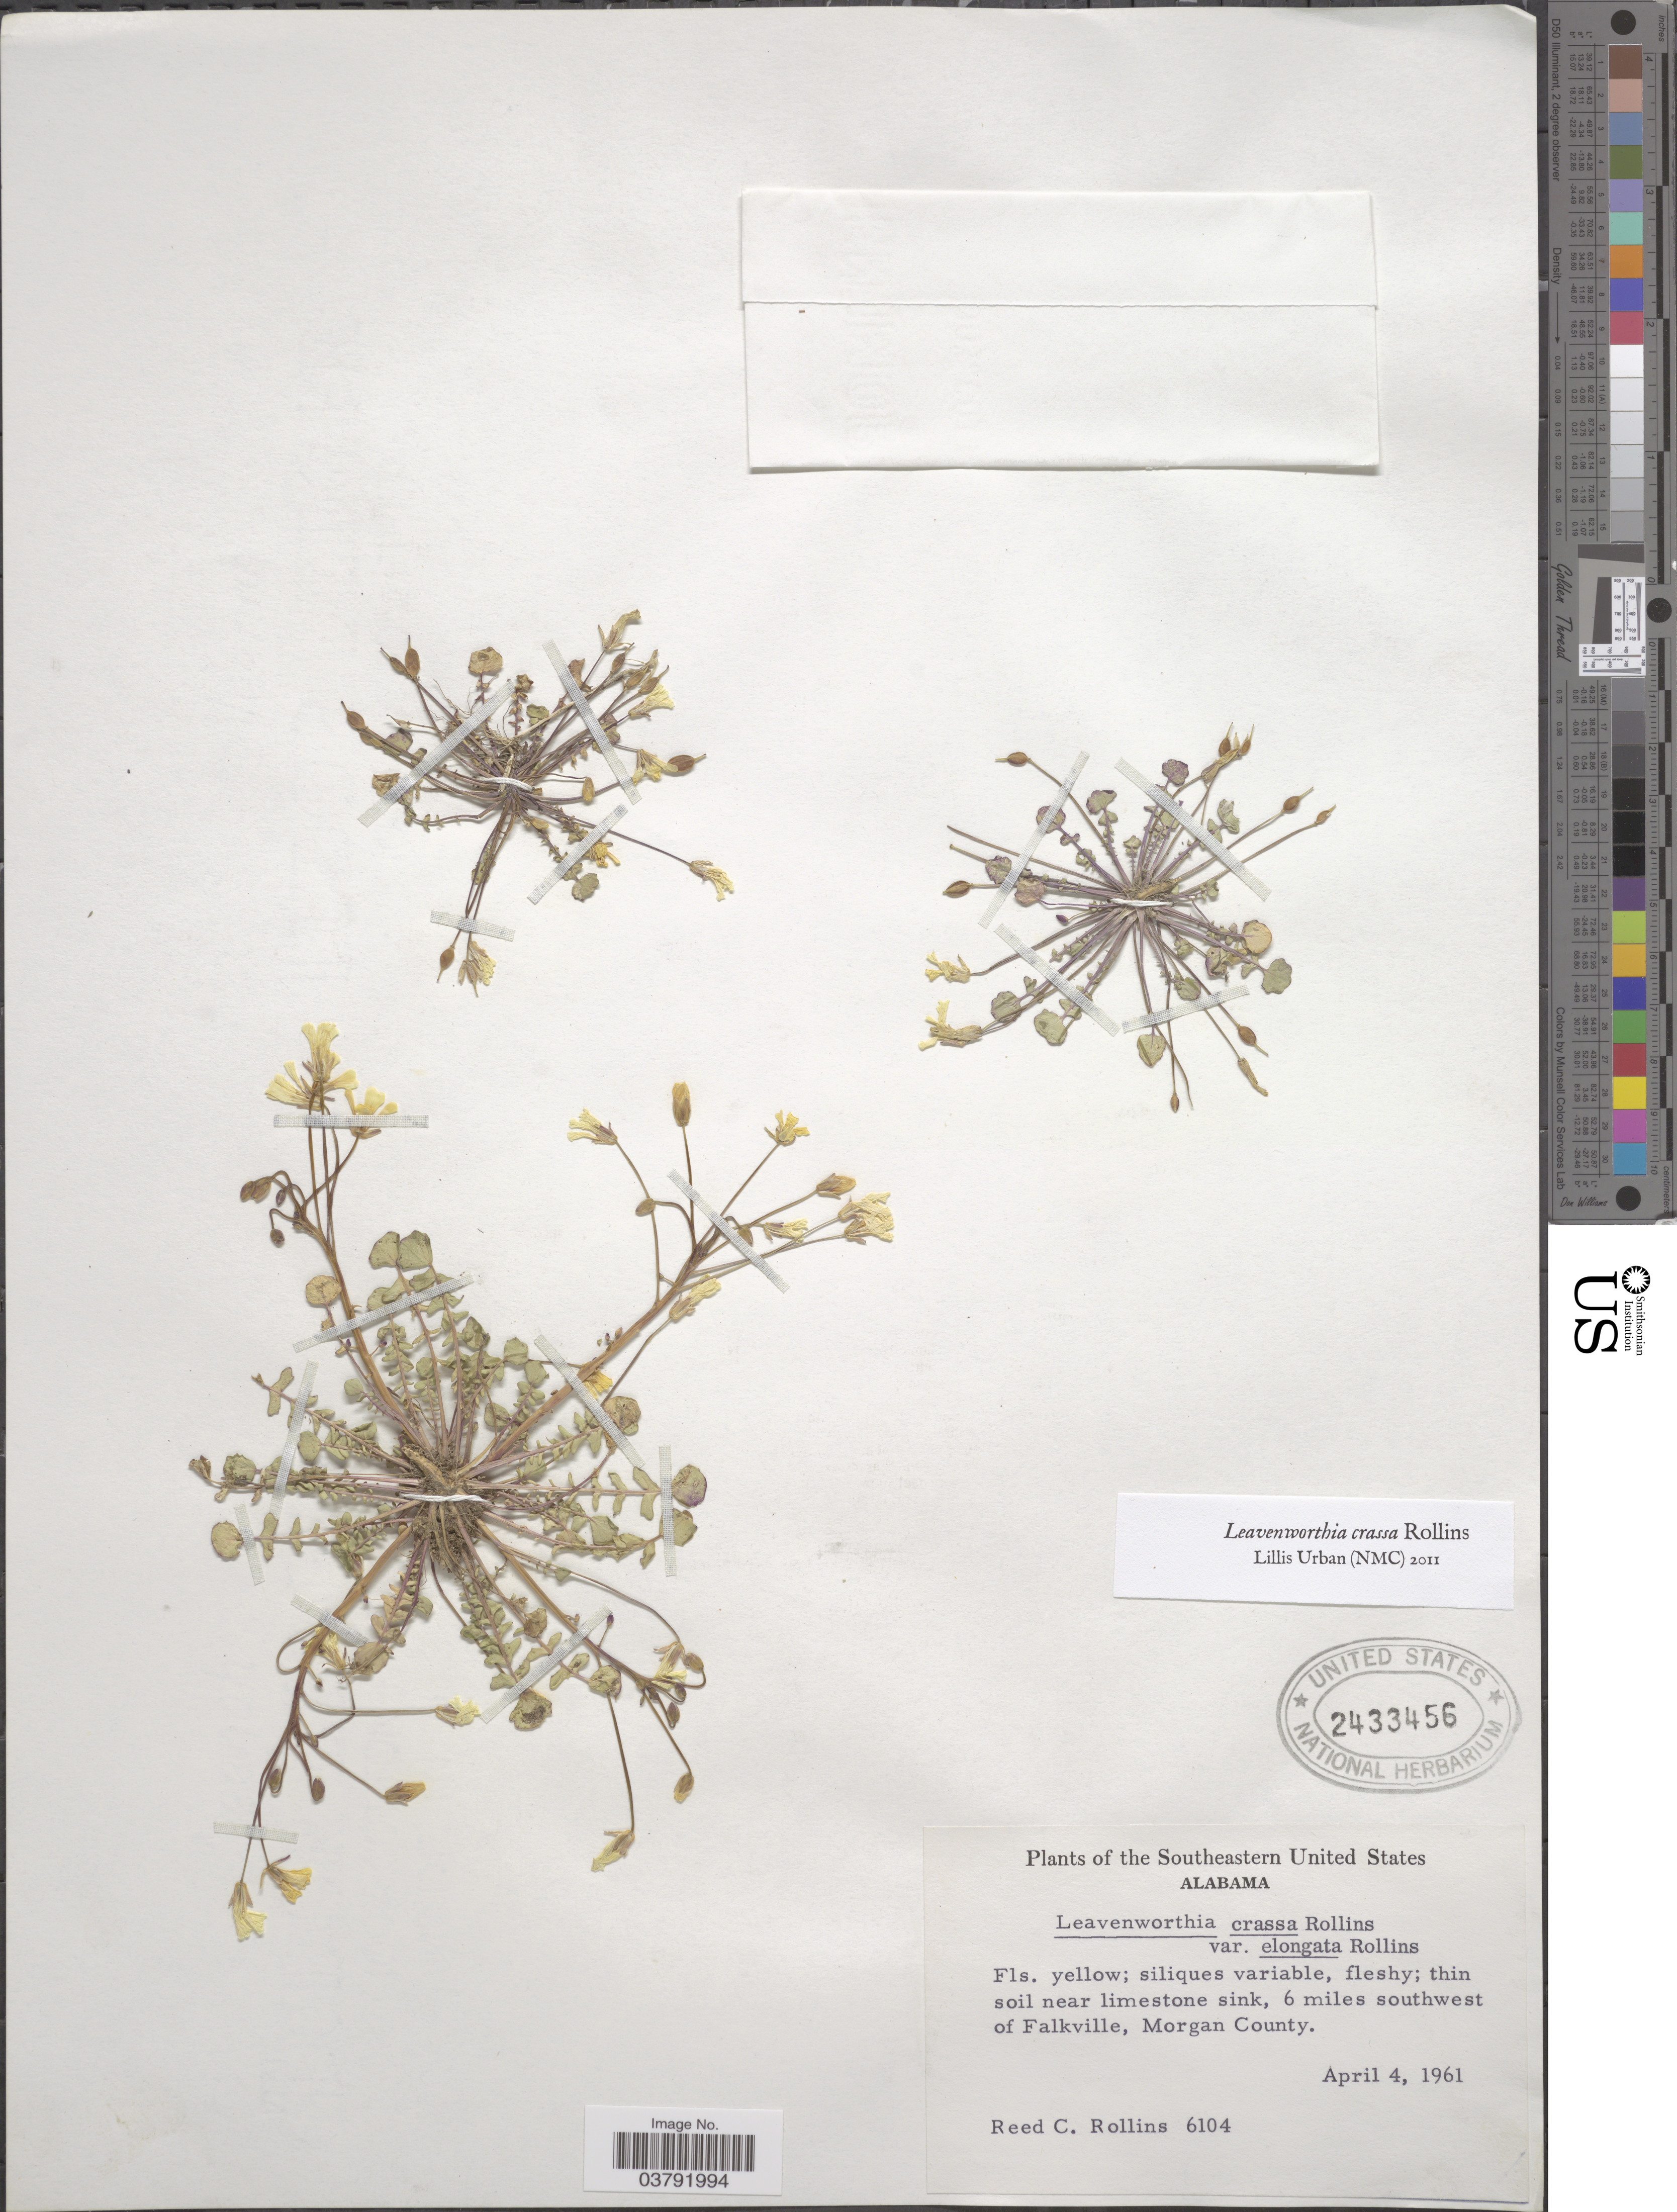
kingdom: Plantae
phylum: Tracheophyta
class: Magnoliopsida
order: Brassicales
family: Brassicaceae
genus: Leavenworthia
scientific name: Leavenworthia crassa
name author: Rollins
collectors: R. C. Rollins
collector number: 6104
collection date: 1961-04-04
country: United States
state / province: Alabama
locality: Southeastern United States. 6 miles southwest of Falkville, Morgan County.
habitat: thin soil near limestone sink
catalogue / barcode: US 2433456